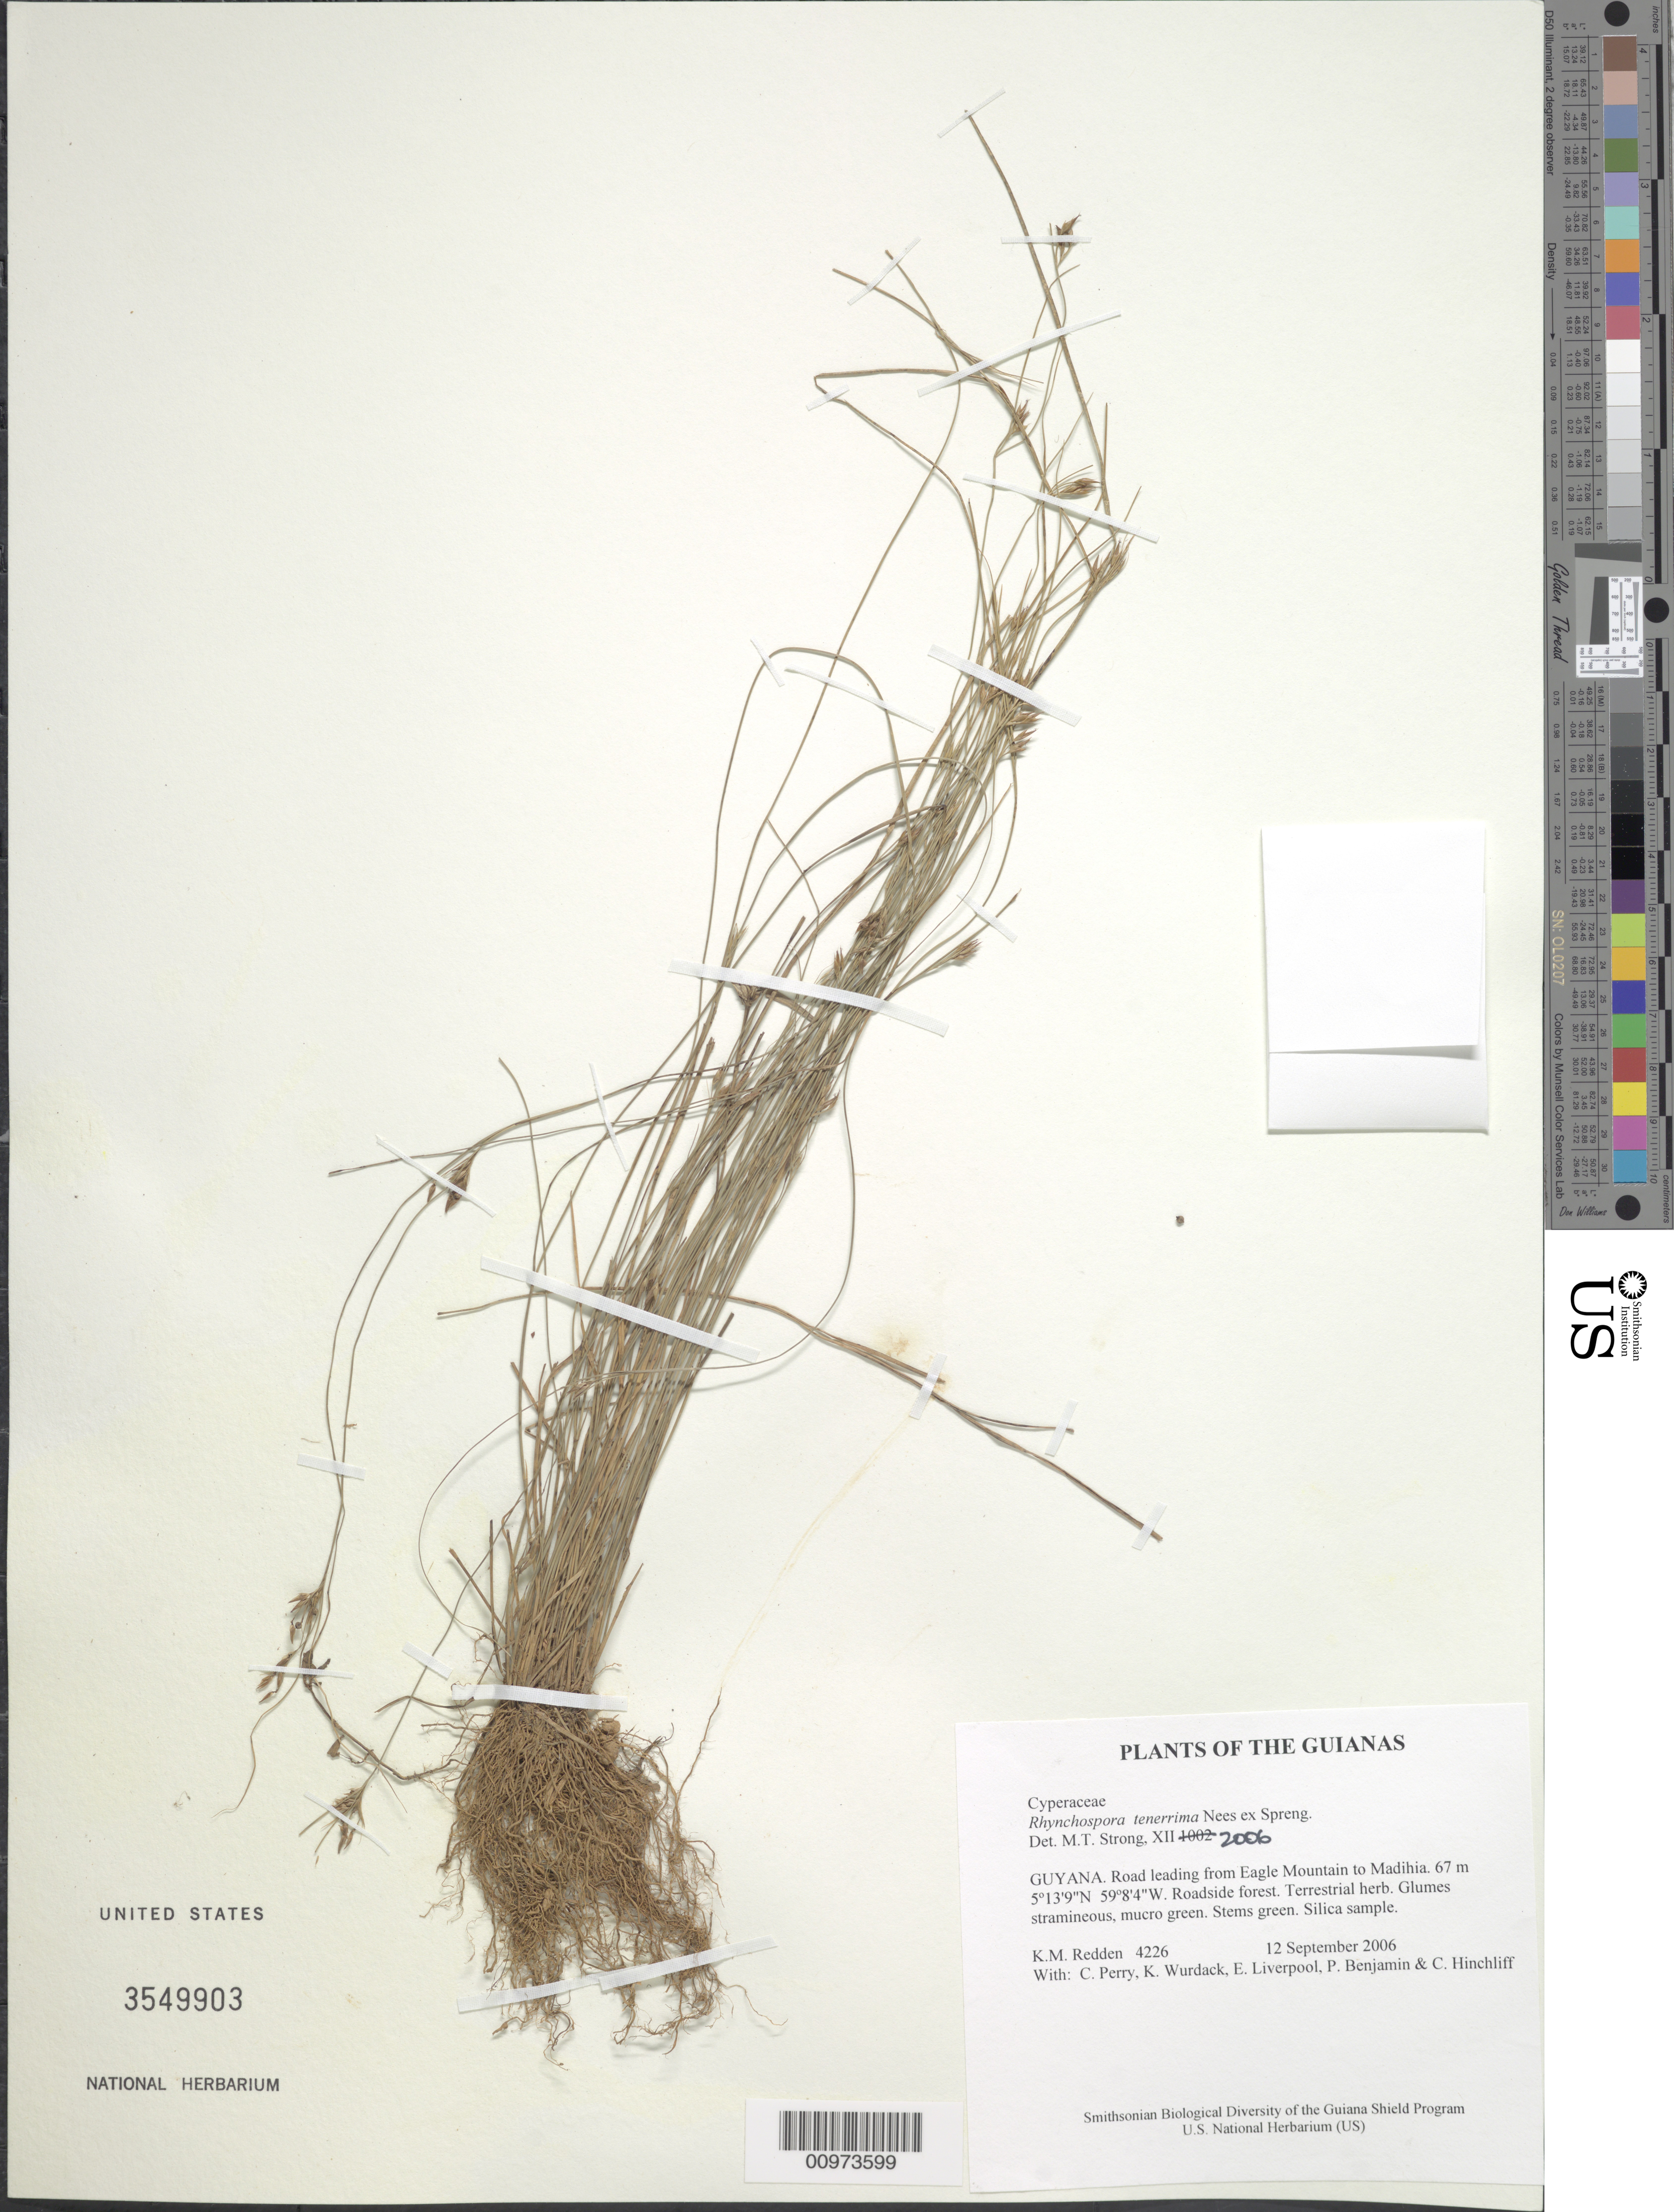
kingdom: Plantae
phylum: Tracheophyta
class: Liliopsida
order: Poales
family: Cyperaceae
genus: Rhynchospora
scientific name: Rhynchospora tenerrima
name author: Nees ex Spreng.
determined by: Strong, M. T., (US), Smithsonian Institution - National Museum of Natural History (UNITED STATES)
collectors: K. M. Redden, C. Perry, K. Wurdack, E. Liverpool, P. Benjamin & C. E. Hinchliff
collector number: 4226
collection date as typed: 12 September 2006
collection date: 2006-09-12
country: Guyana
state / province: Potaro-Siparuni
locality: Road leading from Eagle Mountain to Madihia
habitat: Roadside forest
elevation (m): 67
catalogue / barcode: US 3549903